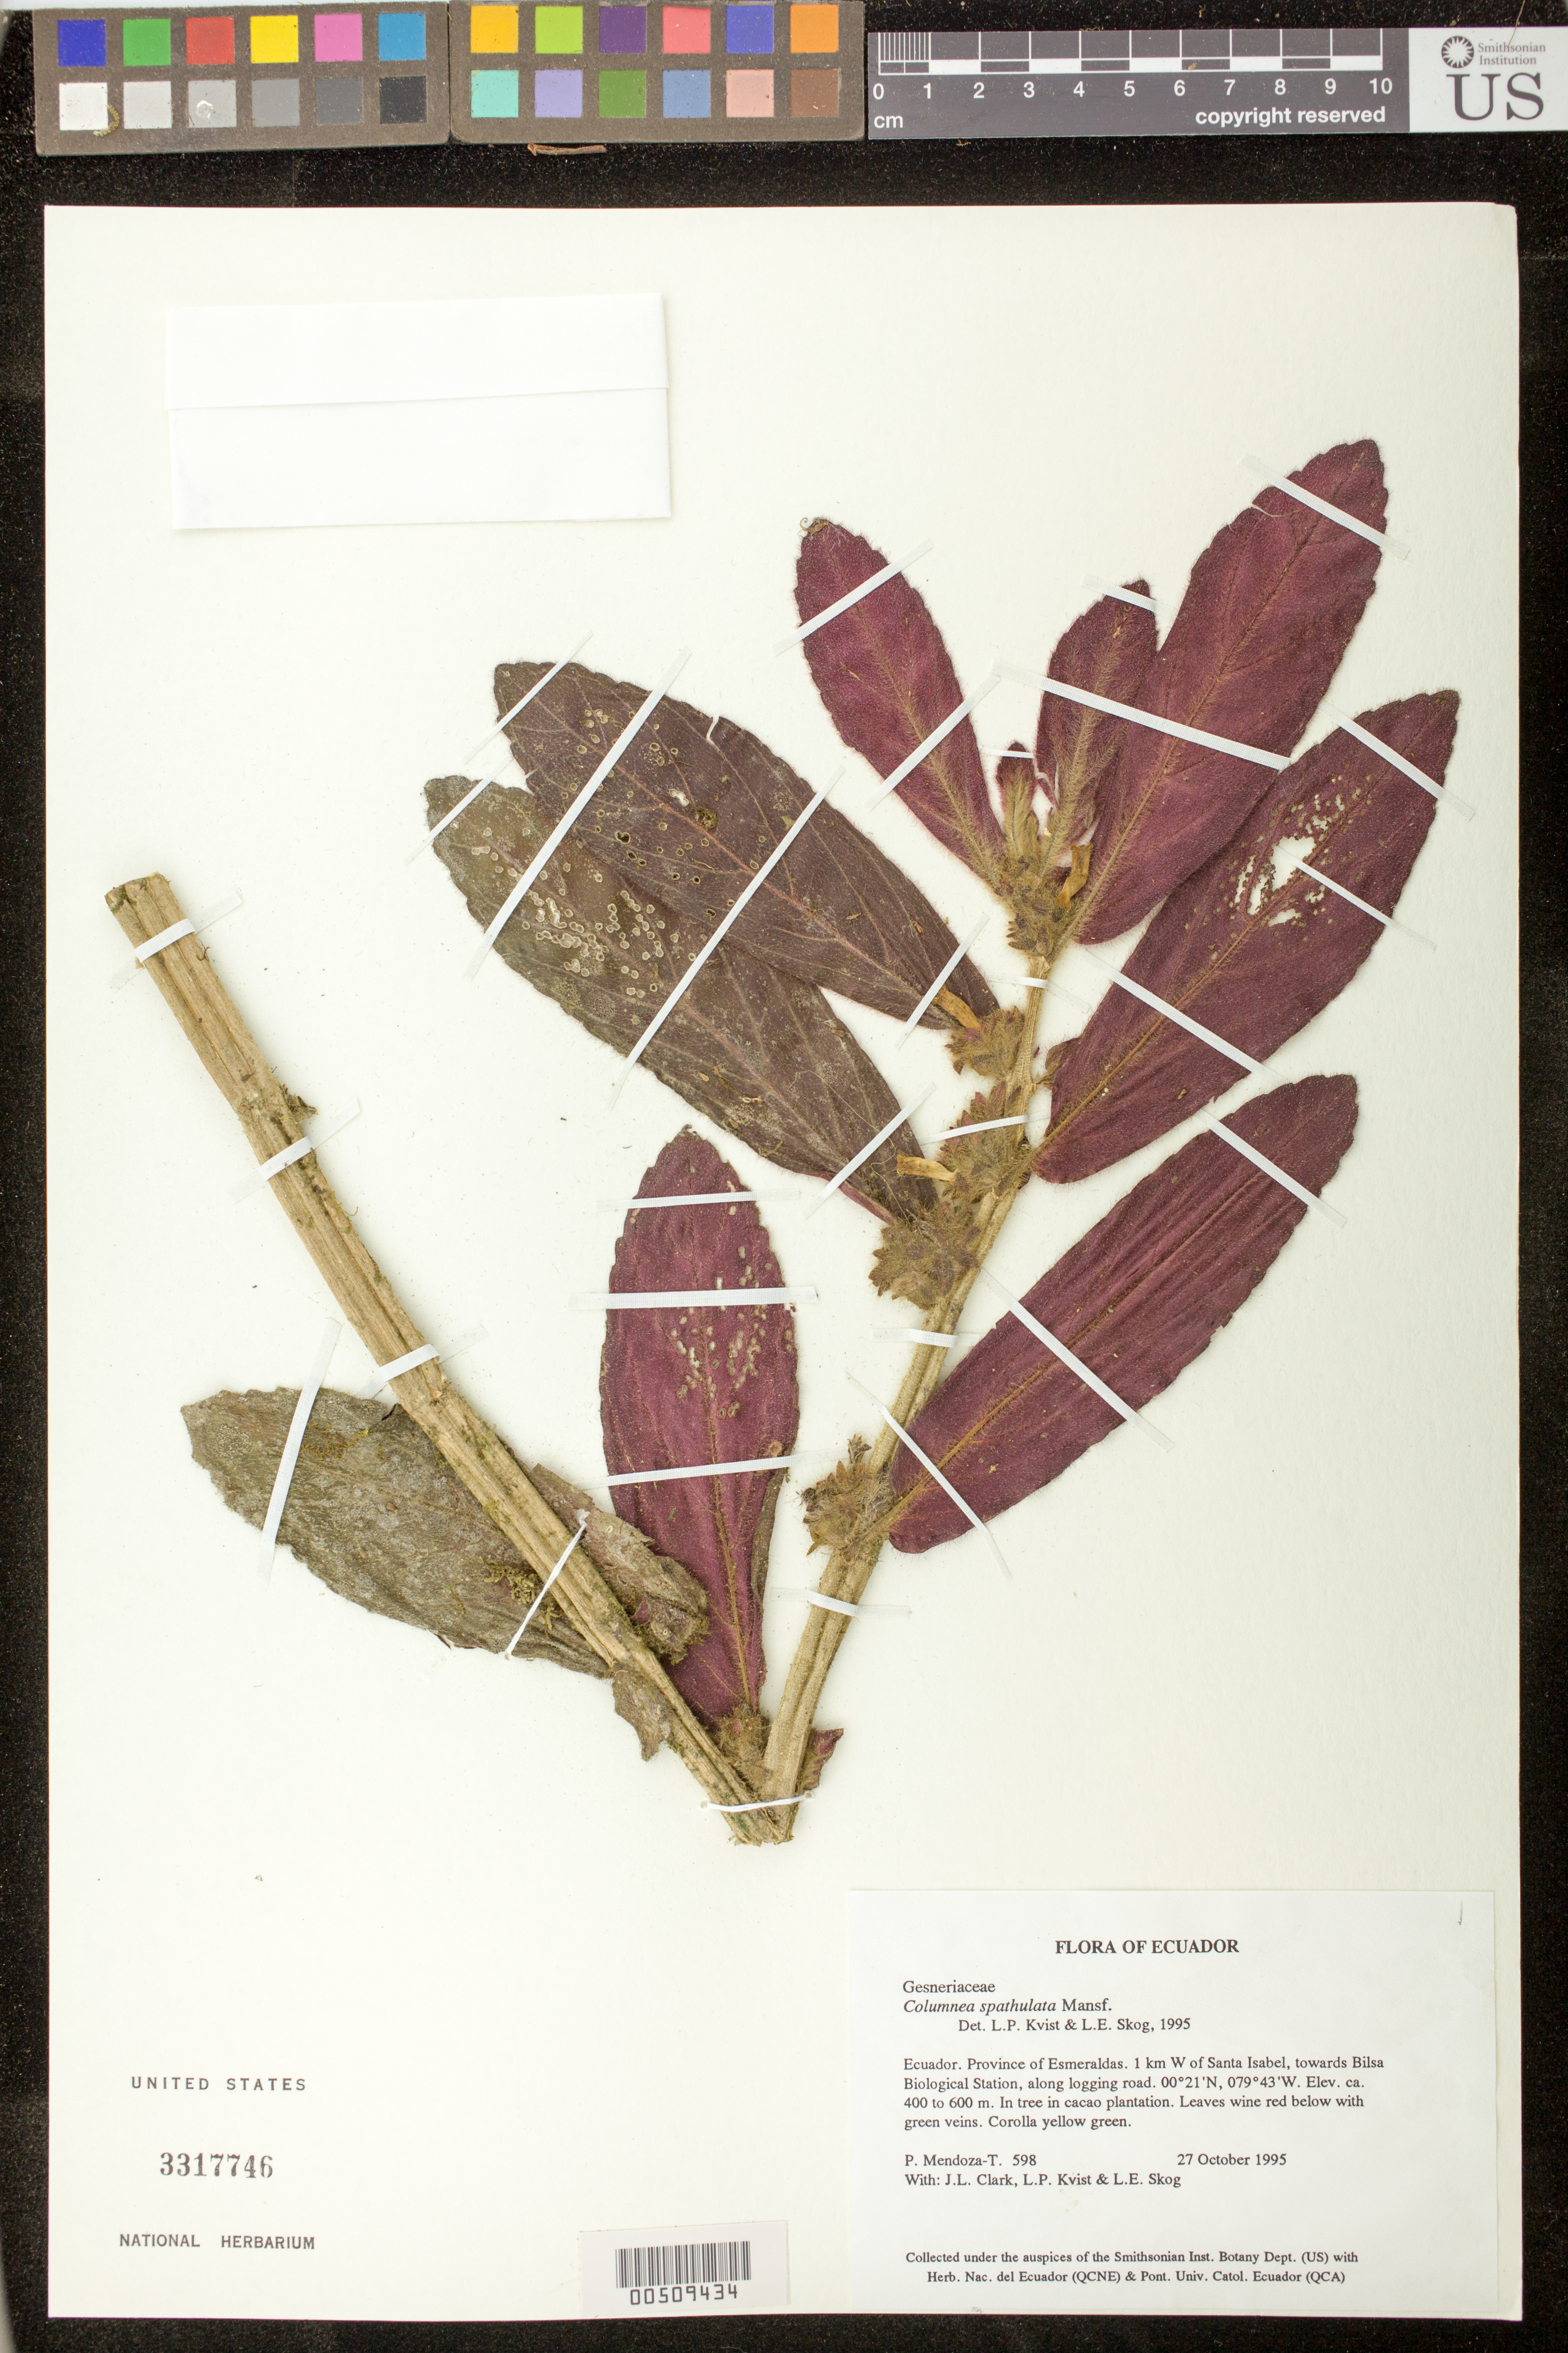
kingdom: Plantae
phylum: Tracheophyta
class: Magnoliopsida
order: Lamiales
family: Gesneriaceae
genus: Columnea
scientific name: Columnea spathulata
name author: Mansf.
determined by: Skog, Laurence E.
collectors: P. Mendoza-T., J. L. Clark, L. P. Kvist & L. E. Skog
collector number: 598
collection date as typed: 27 Oct 1995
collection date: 1995-10-27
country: Ecuador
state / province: Esmeraldas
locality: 1 km W of Santa Isabel, towards Bilsa Biological Station, along logging road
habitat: In tree in cacao plantation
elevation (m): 400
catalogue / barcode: US 3317746